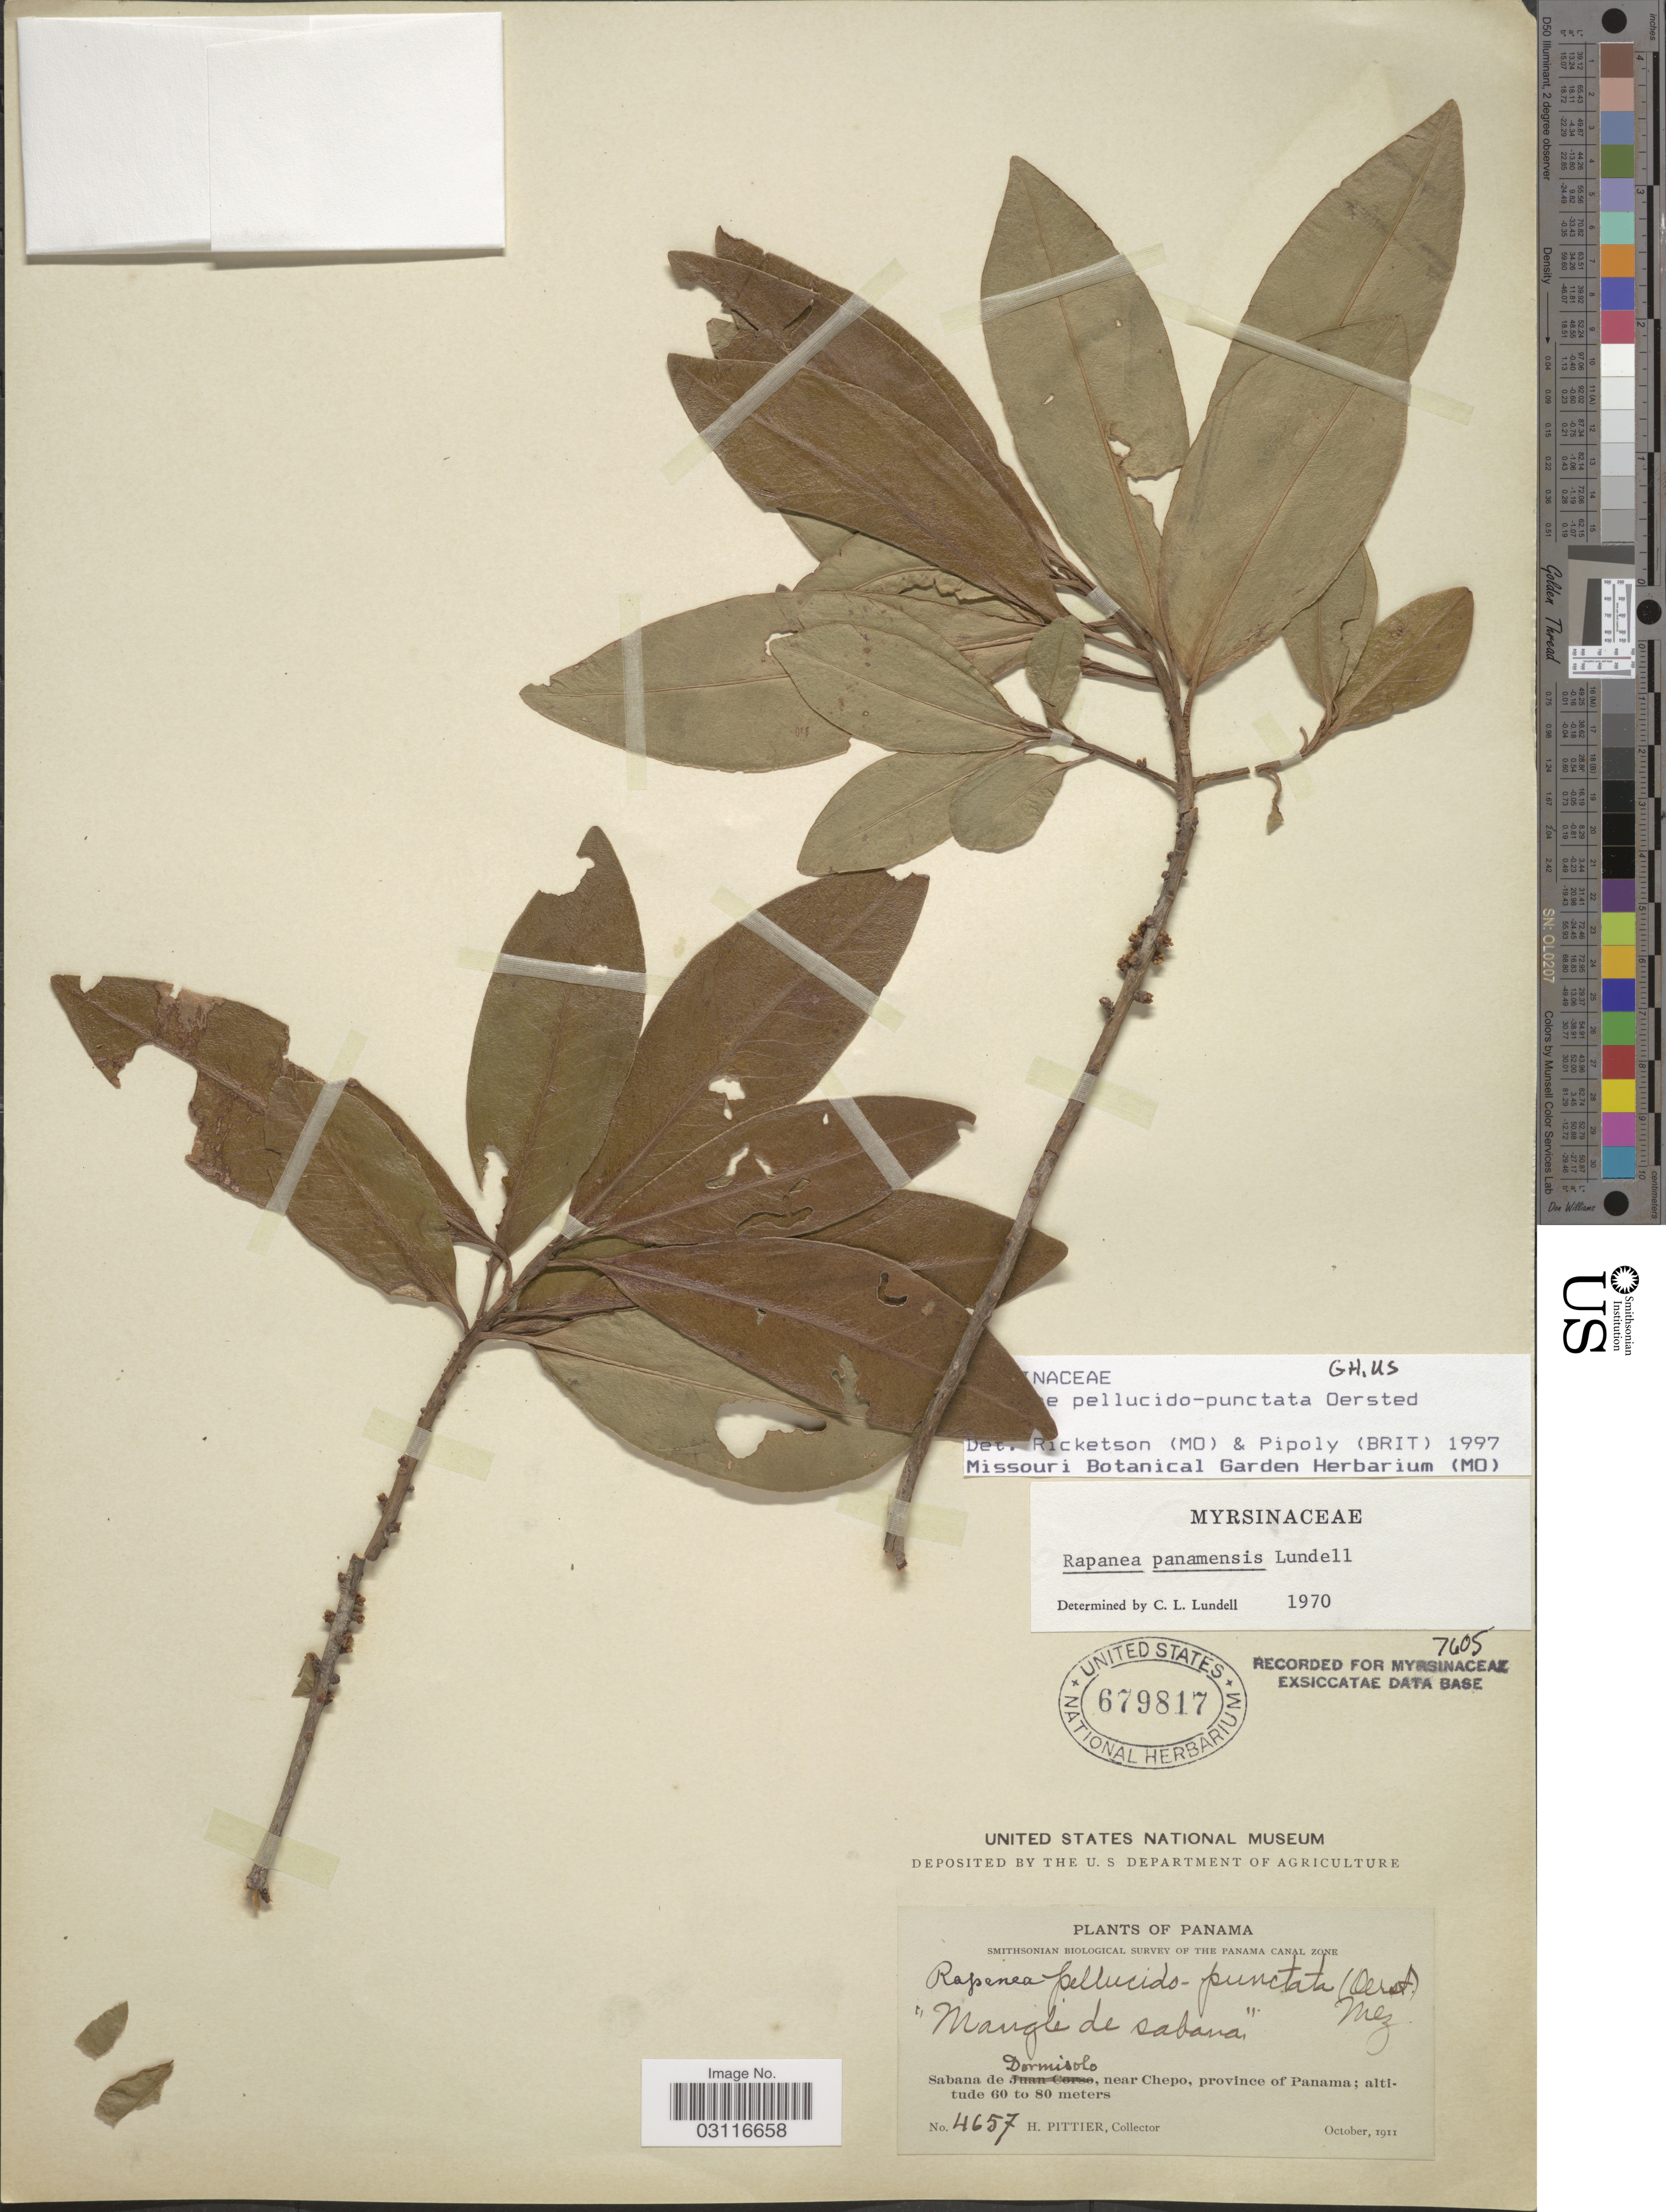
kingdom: Plantae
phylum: Tracheophyta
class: Magnoliopsida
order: Ericales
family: Primulaceae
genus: Myrsine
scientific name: Myrsine pellucido-punctata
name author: Oerst.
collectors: H. F. Pittier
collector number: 4657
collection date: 1911-10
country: Panama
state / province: Panamá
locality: Sabana de Dormisolo, near Chepo.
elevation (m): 60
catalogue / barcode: US 679817